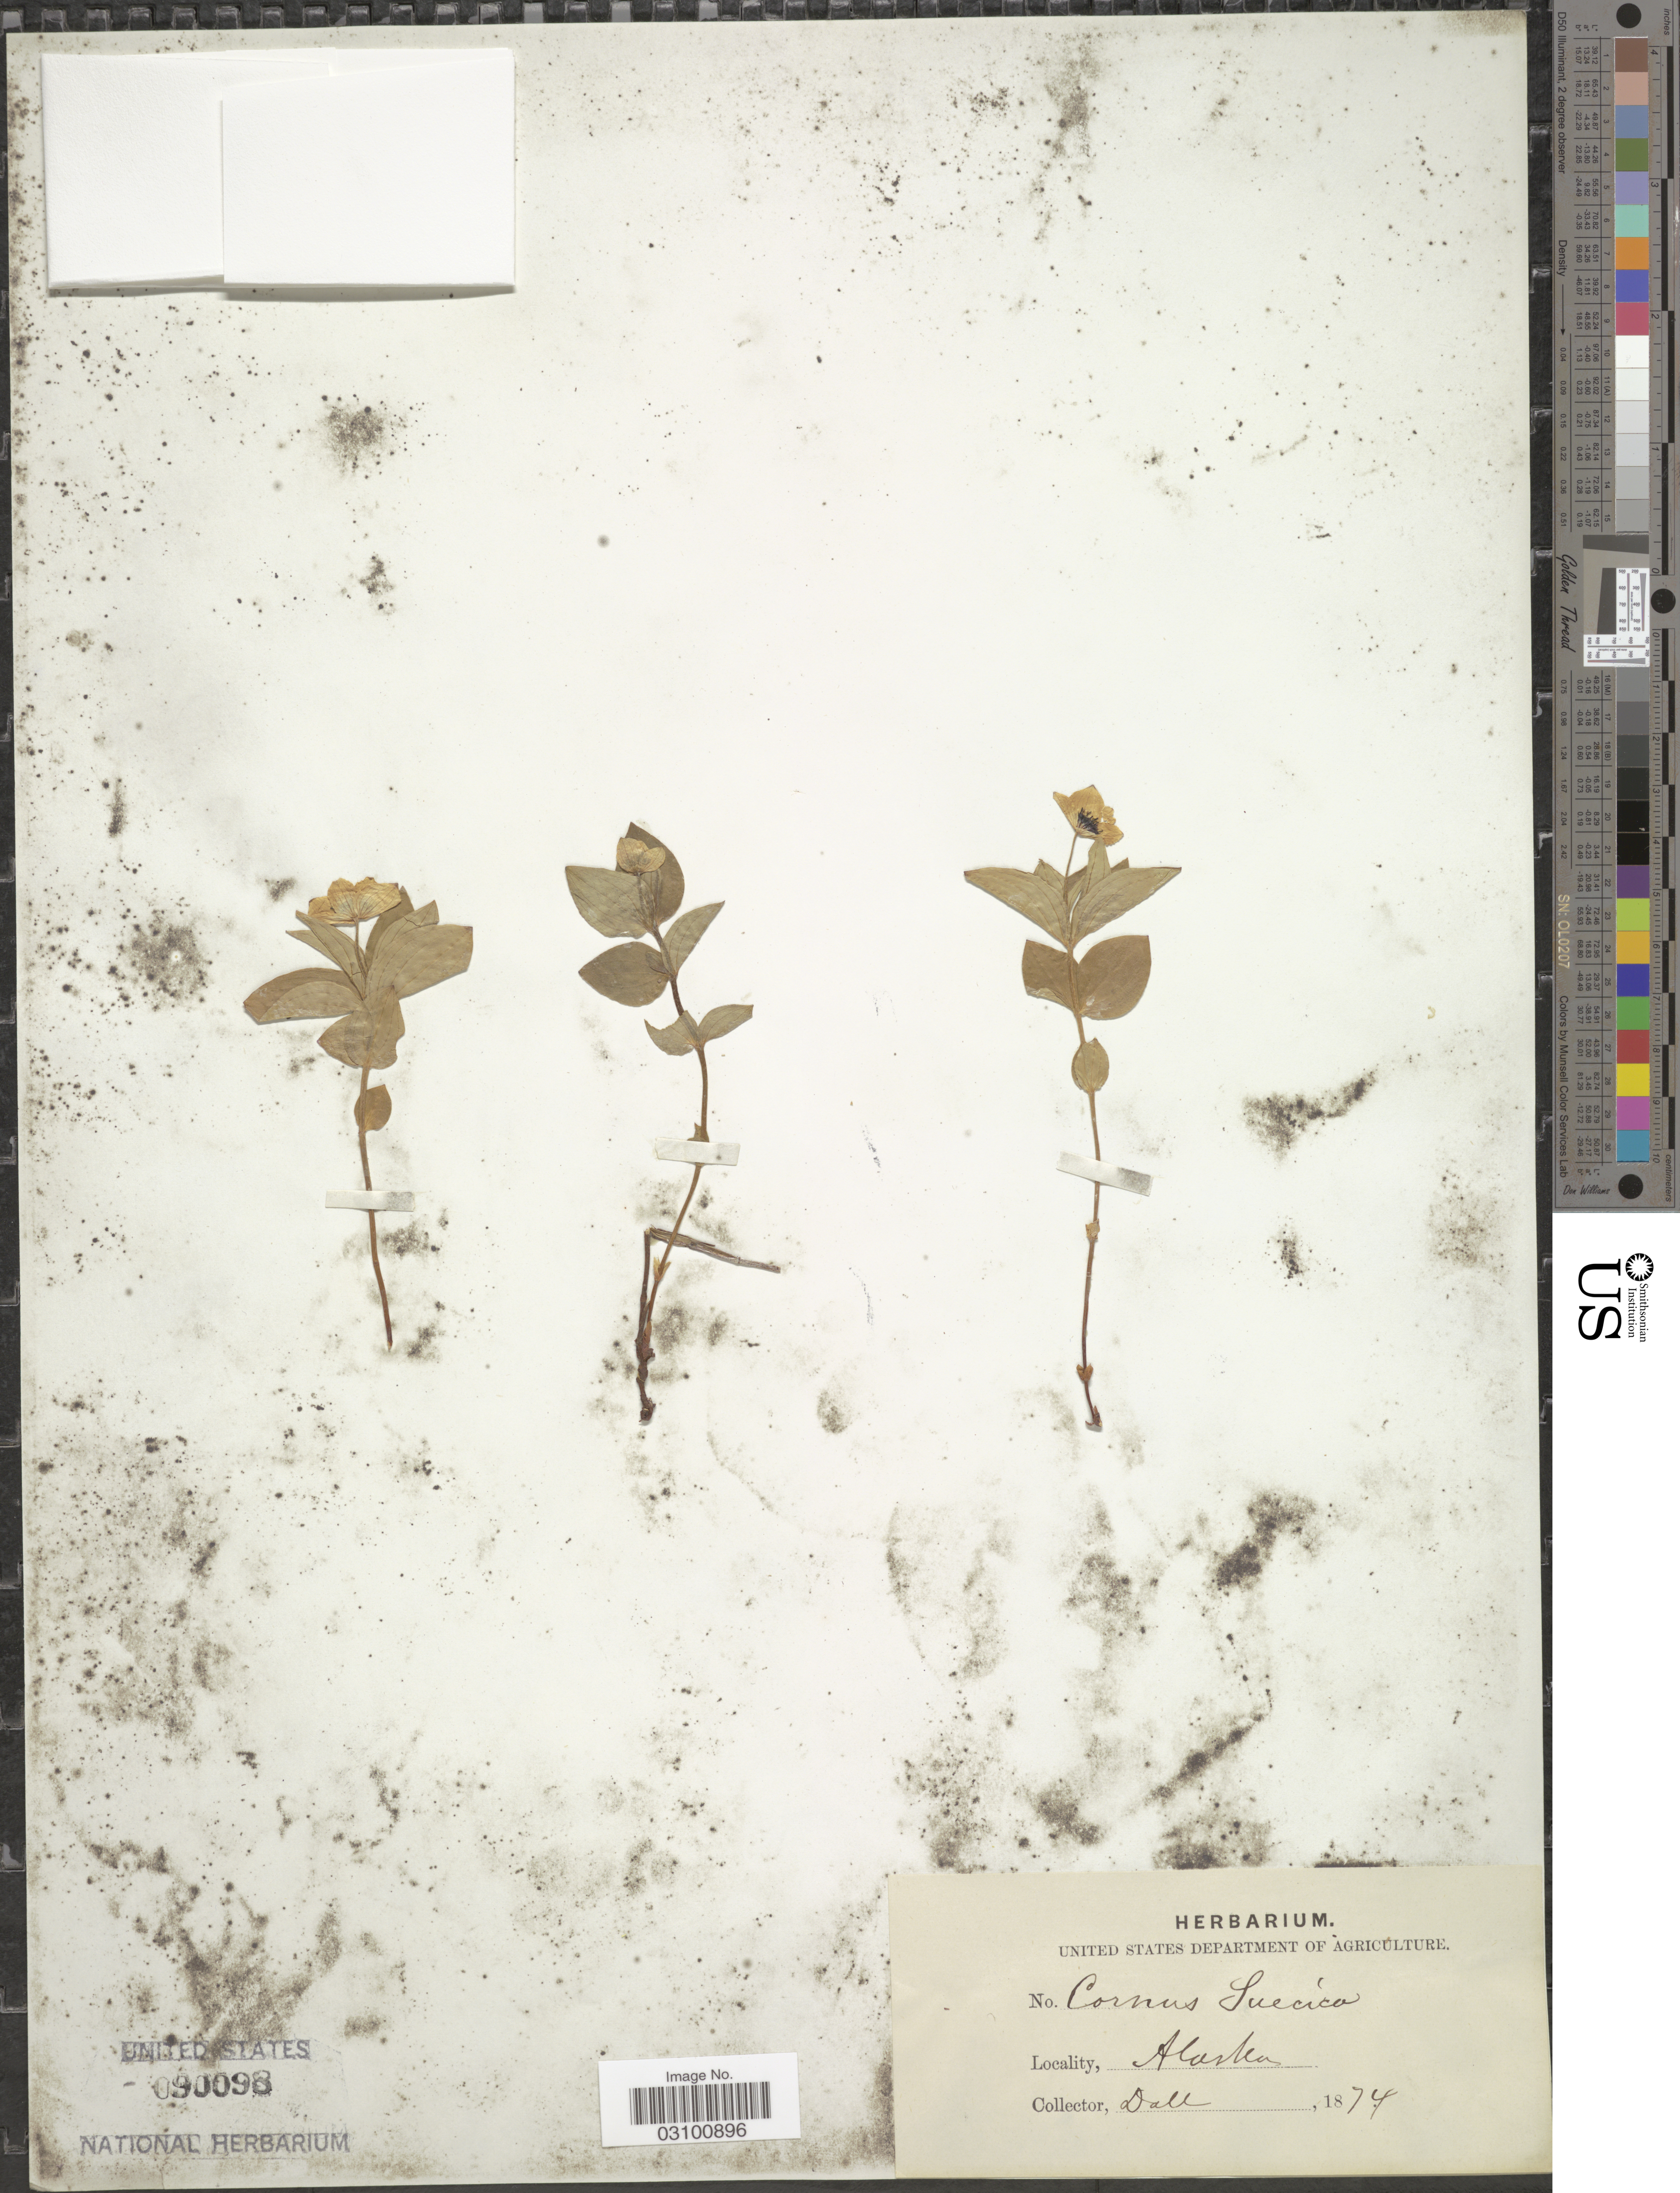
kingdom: Plantae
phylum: Tracheophyta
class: Magnoliopsida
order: Cornales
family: Cornaceae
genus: Cornus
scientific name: Cornus suecica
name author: L.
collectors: -. Dall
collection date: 1874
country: United States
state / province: Alaska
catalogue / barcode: US 90098